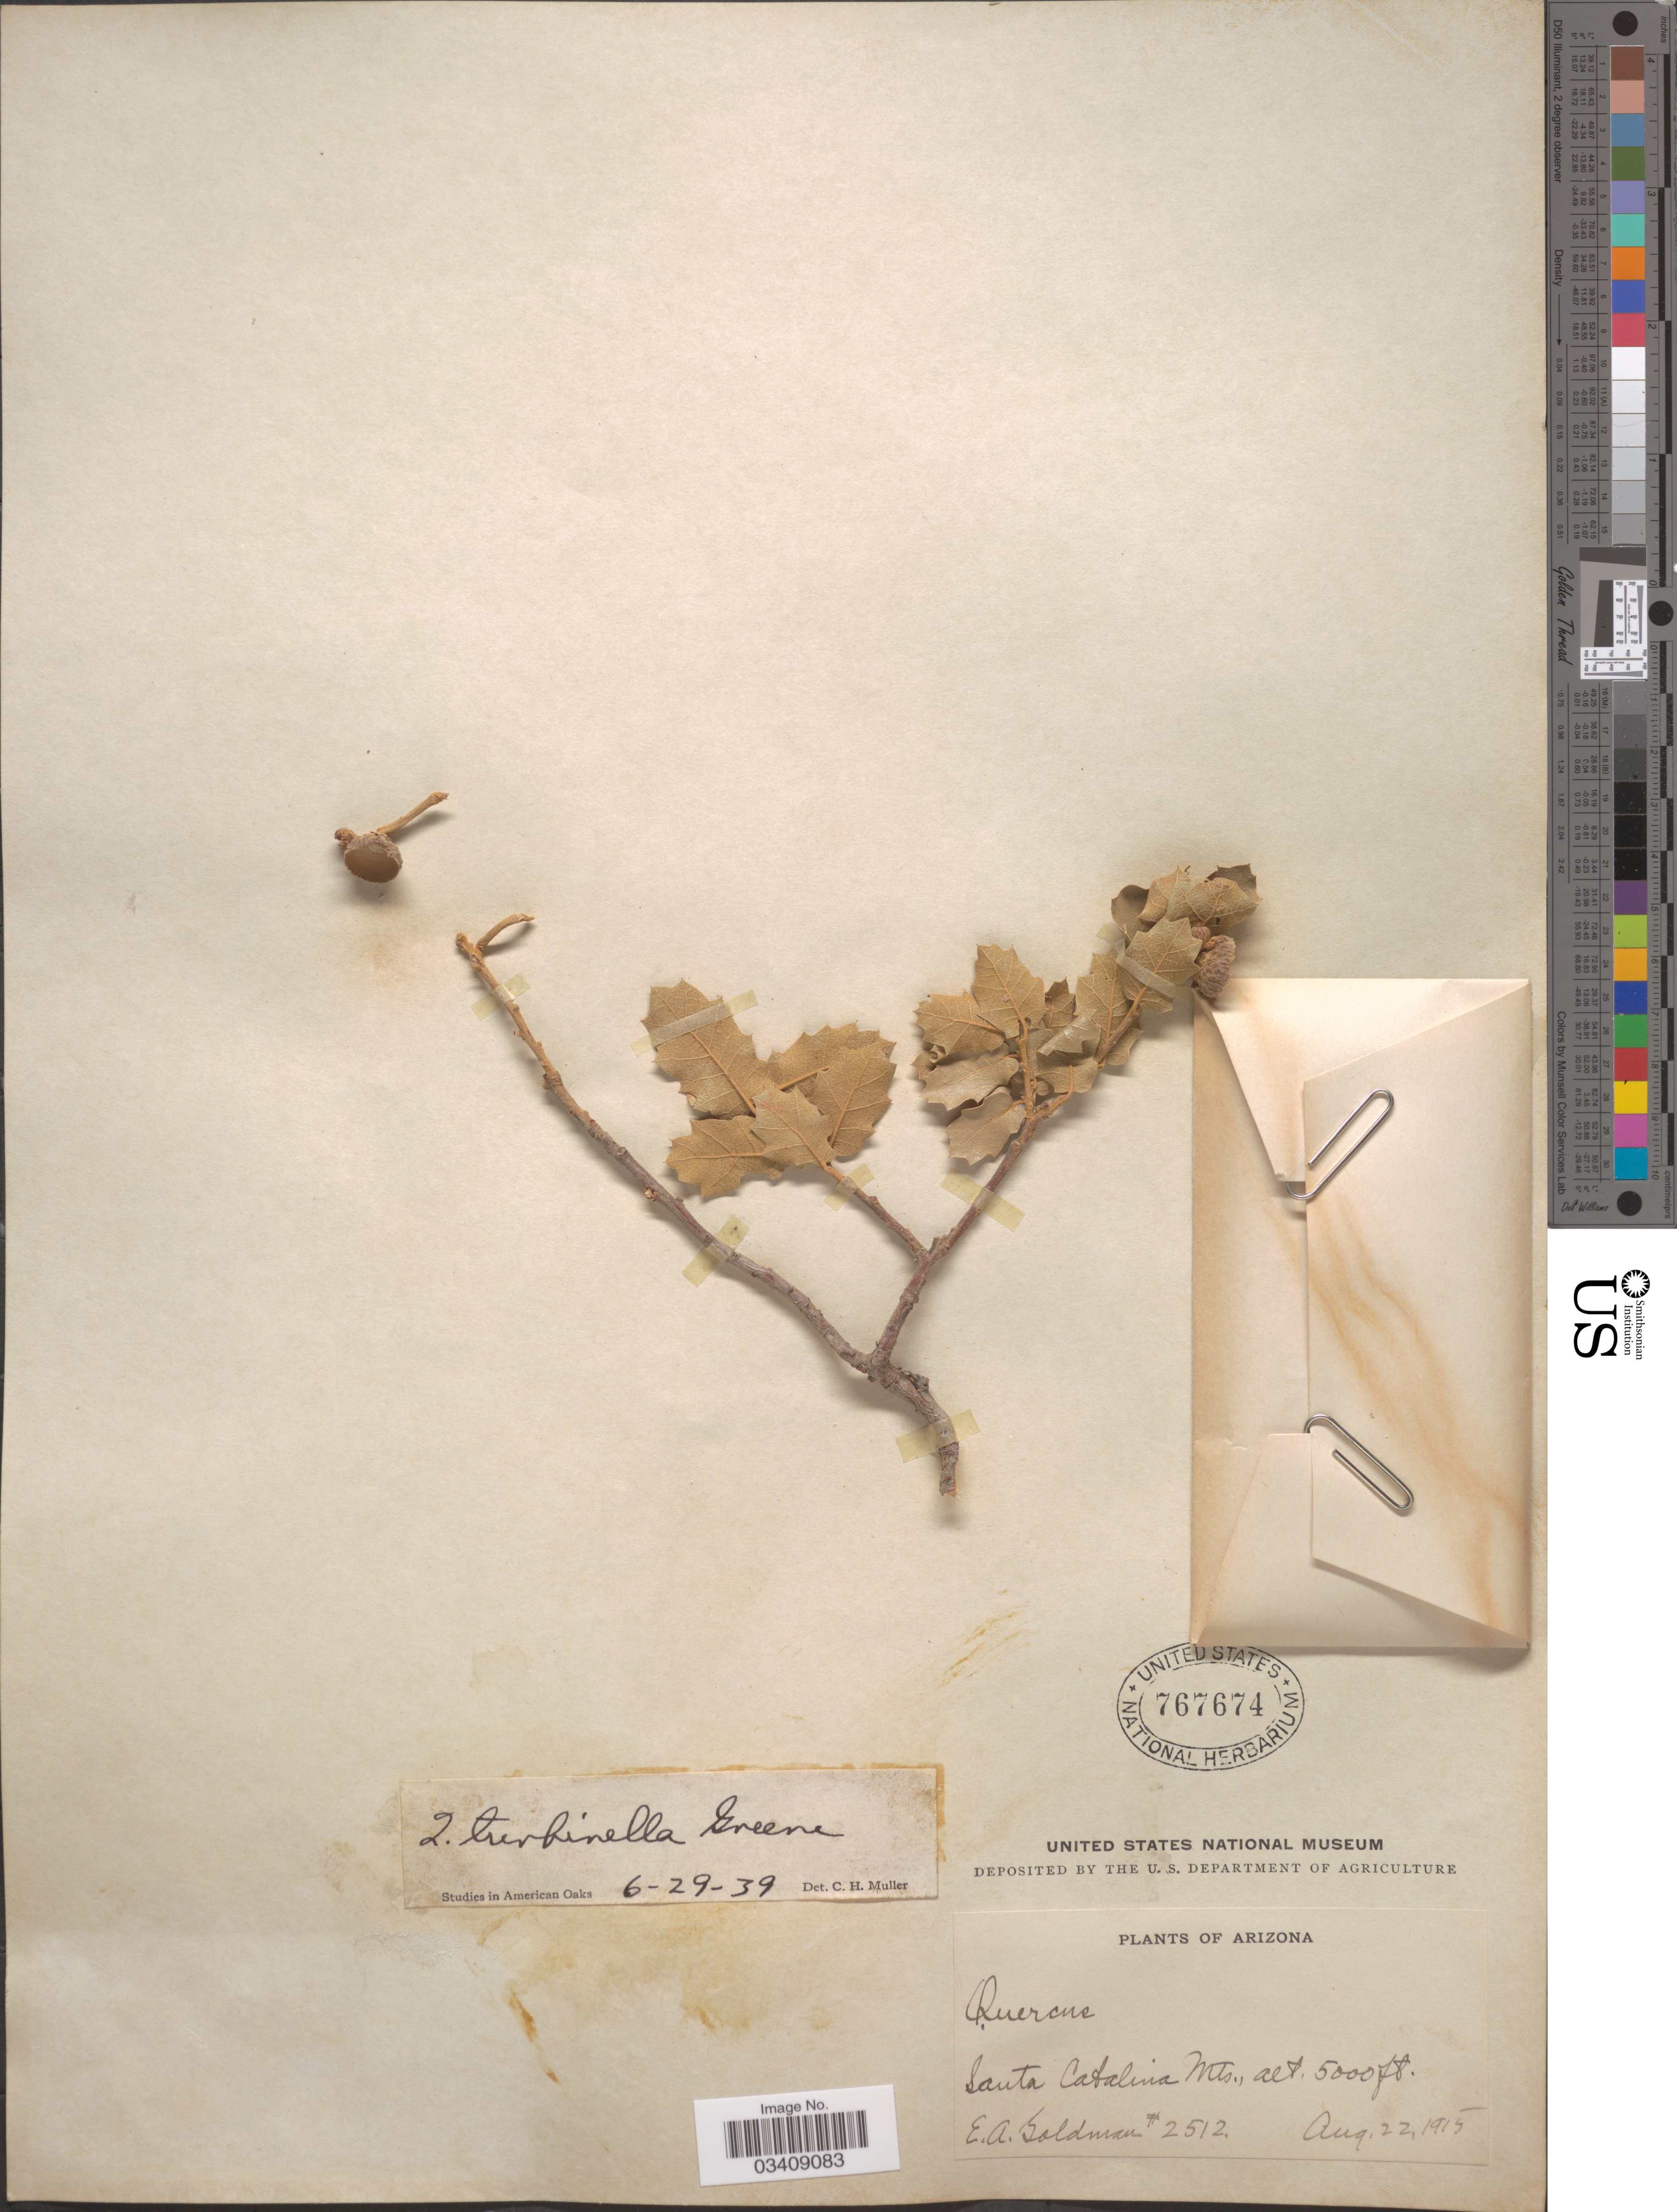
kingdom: Plantae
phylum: Tracheophyta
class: Magnoliopsida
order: Fagales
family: Fagaceae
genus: Quercus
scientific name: Quercus turbinella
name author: Greene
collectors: E. A. Goldman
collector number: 2512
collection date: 1915-08-22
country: United States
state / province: Arizona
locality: Santa Catalina Mts.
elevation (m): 1524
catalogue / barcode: US 767674